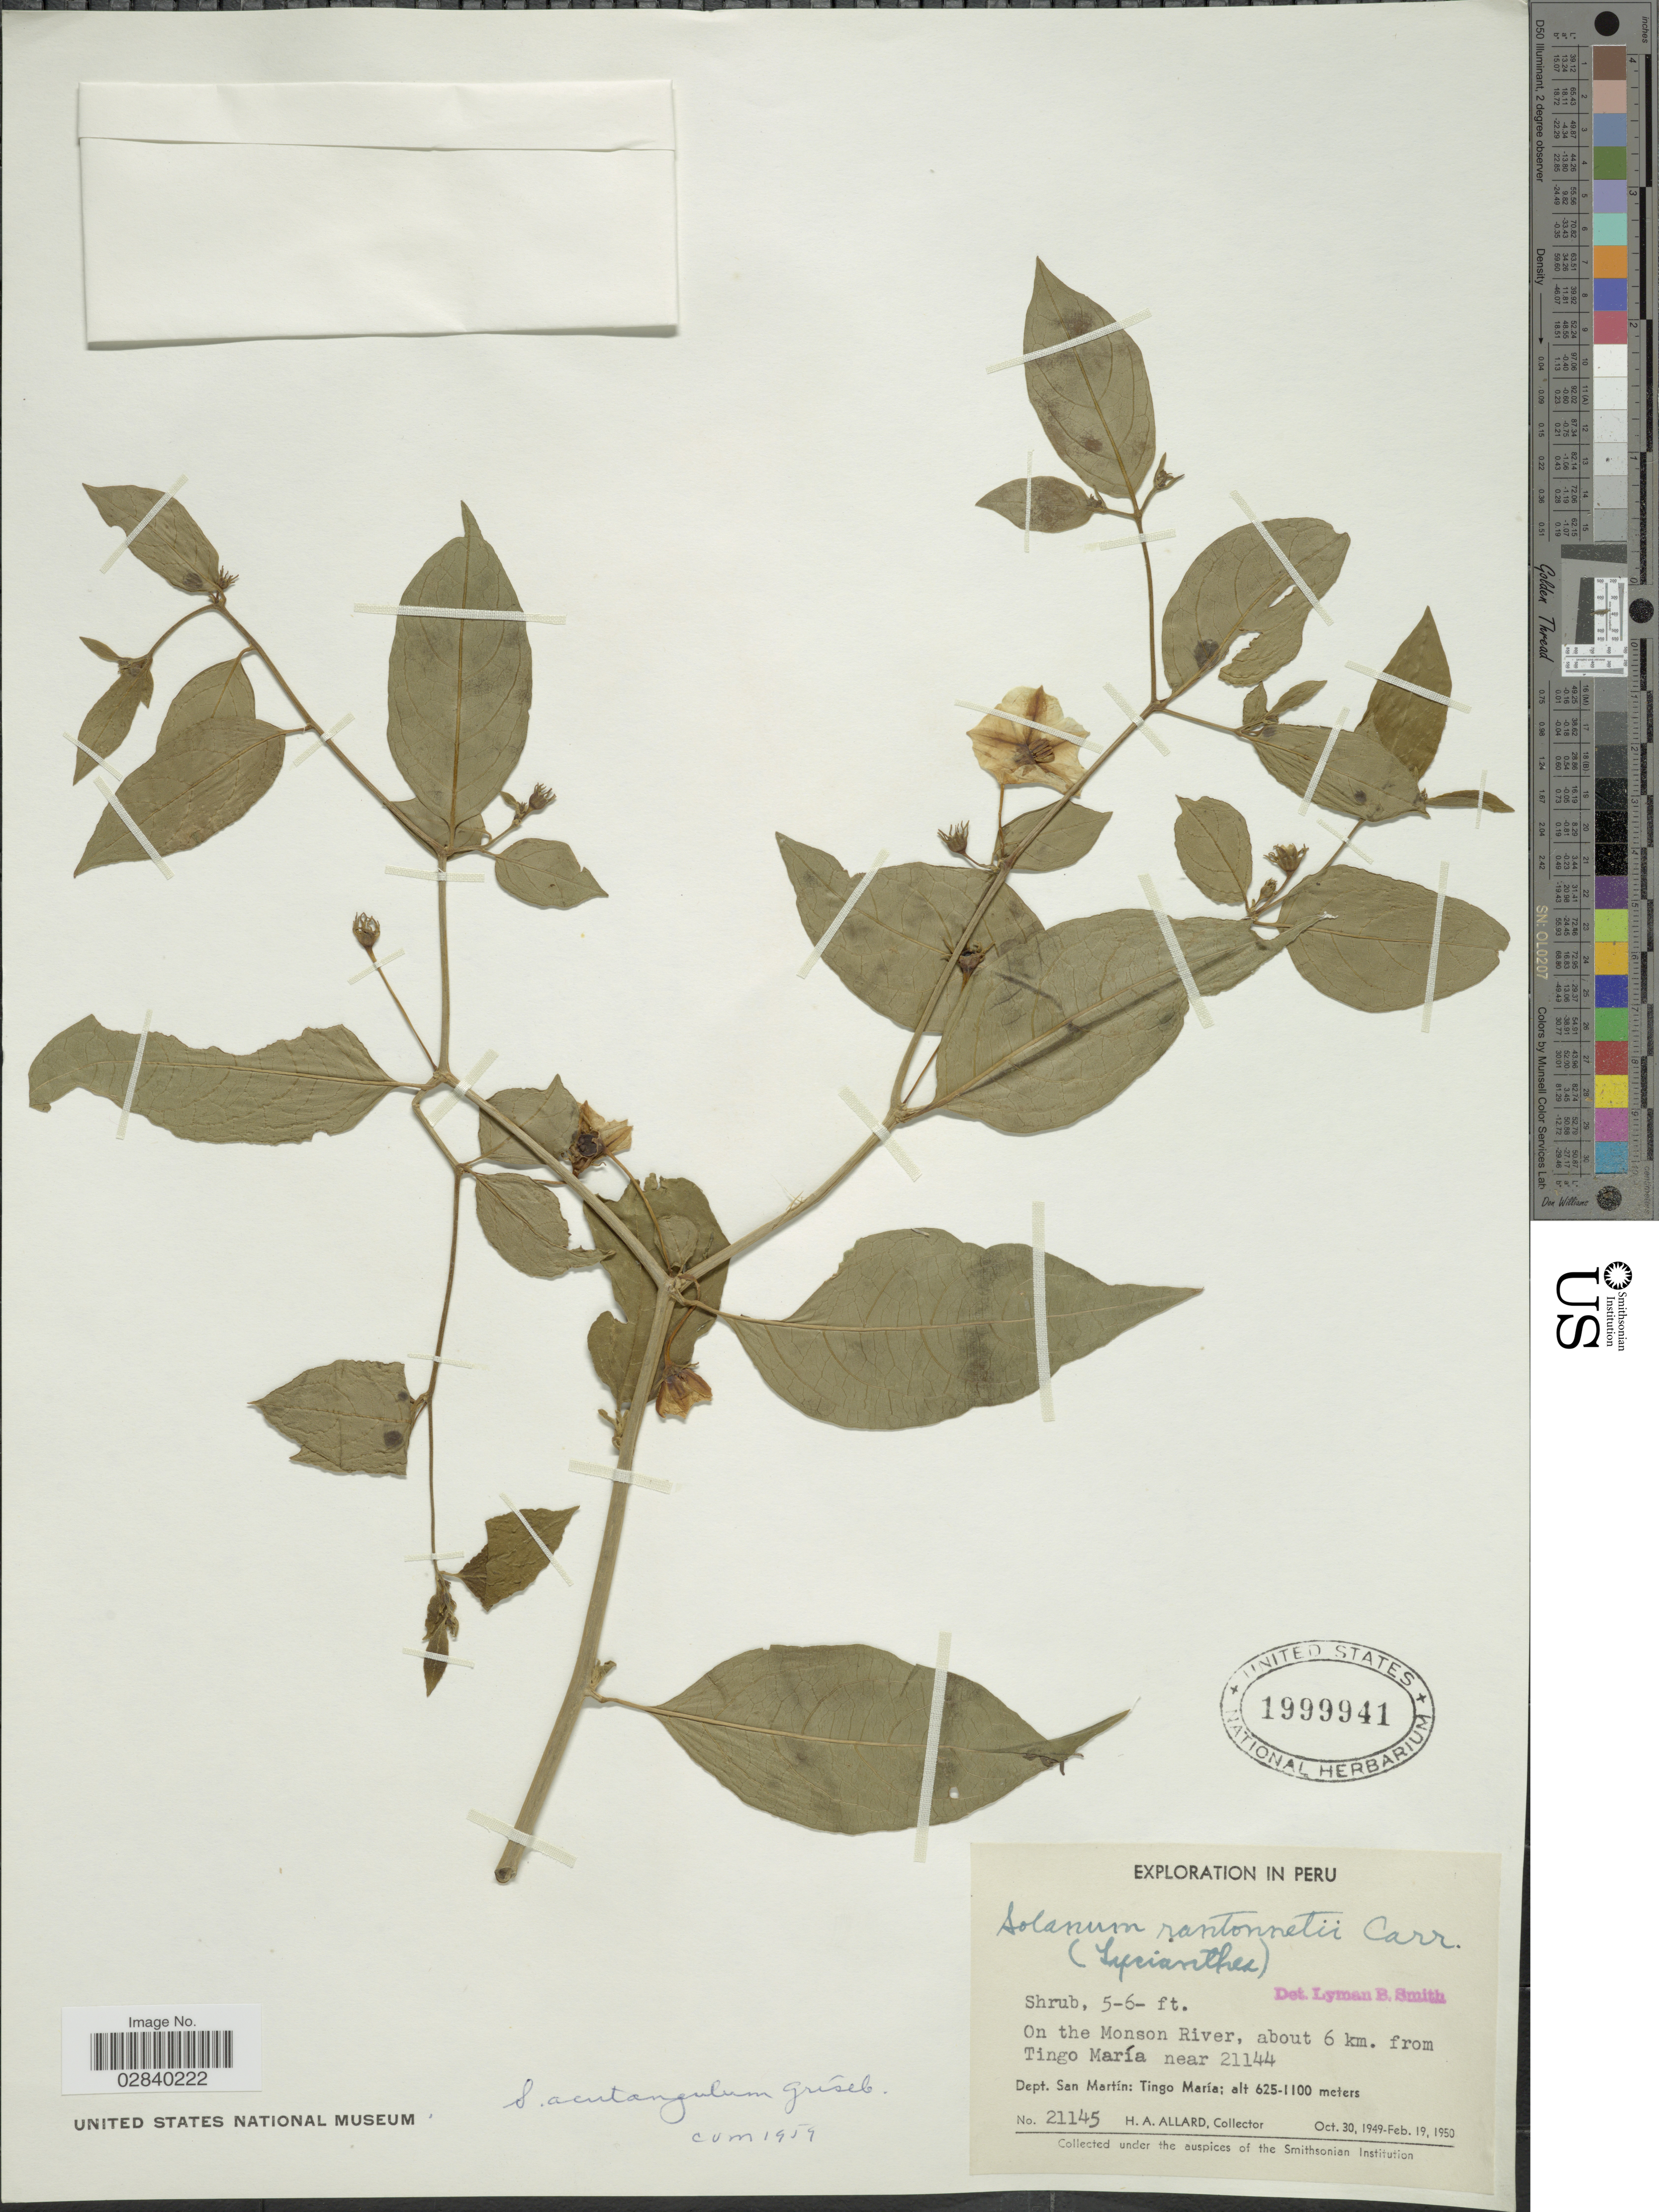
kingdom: Plantae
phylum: Tracheophyta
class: Magnoliopsida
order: Solanales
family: Solanaceae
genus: Lycianthes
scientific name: Lycianthes leptocaulis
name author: (Rusby) Rusby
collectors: H. A. Allard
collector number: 21145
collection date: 1949-10-30/1950-02-19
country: Peru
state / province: San Martín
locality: On the Monson River, about 6 km. from Tingo María near 21144. Dept. San Martín: Tingo María.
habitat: on the river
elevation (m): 625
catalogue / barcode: US 1999941